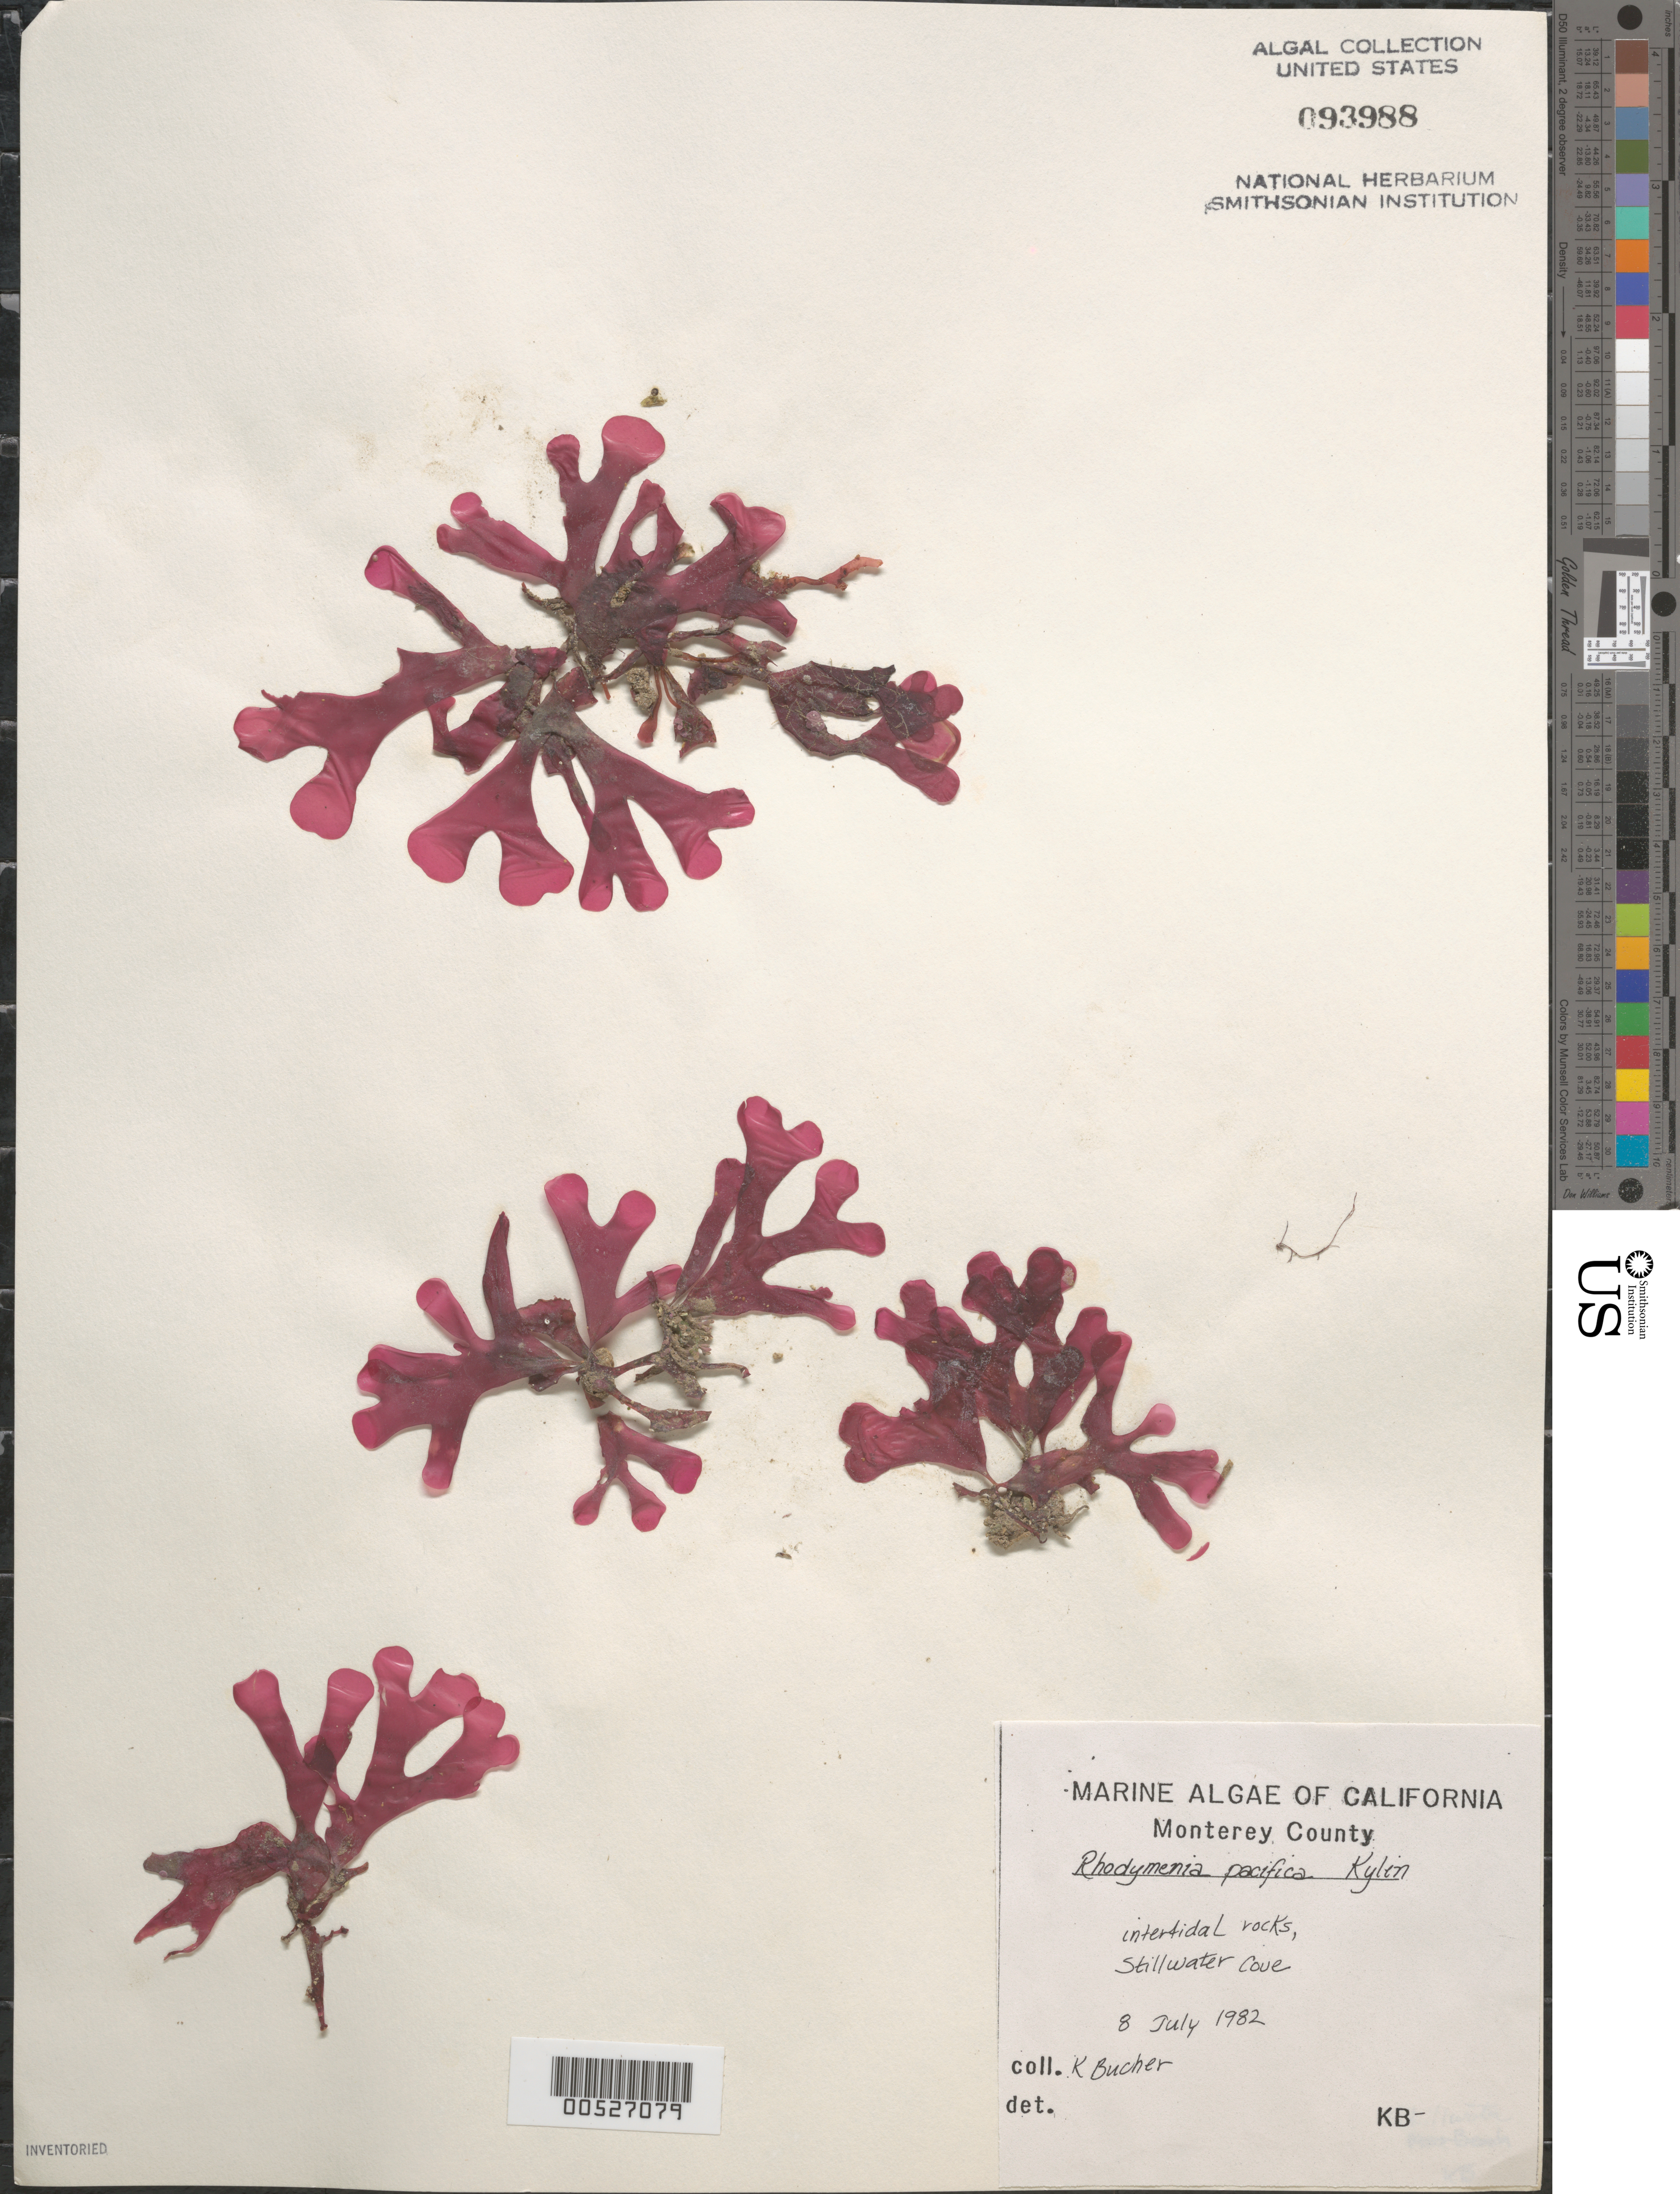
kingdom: Plantae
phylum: Rhodophyta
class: Florideophyceae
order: Rhodymeniales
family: Rhodymeniaceae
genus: Rhodymenia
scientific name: Rhodymenia pacifica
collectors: K. E. Bucher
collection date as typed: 08 Jul 1982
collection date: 1982-07-08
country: United States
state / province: California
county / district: Monterey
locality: Stillwater Cove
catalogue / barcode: US 93988